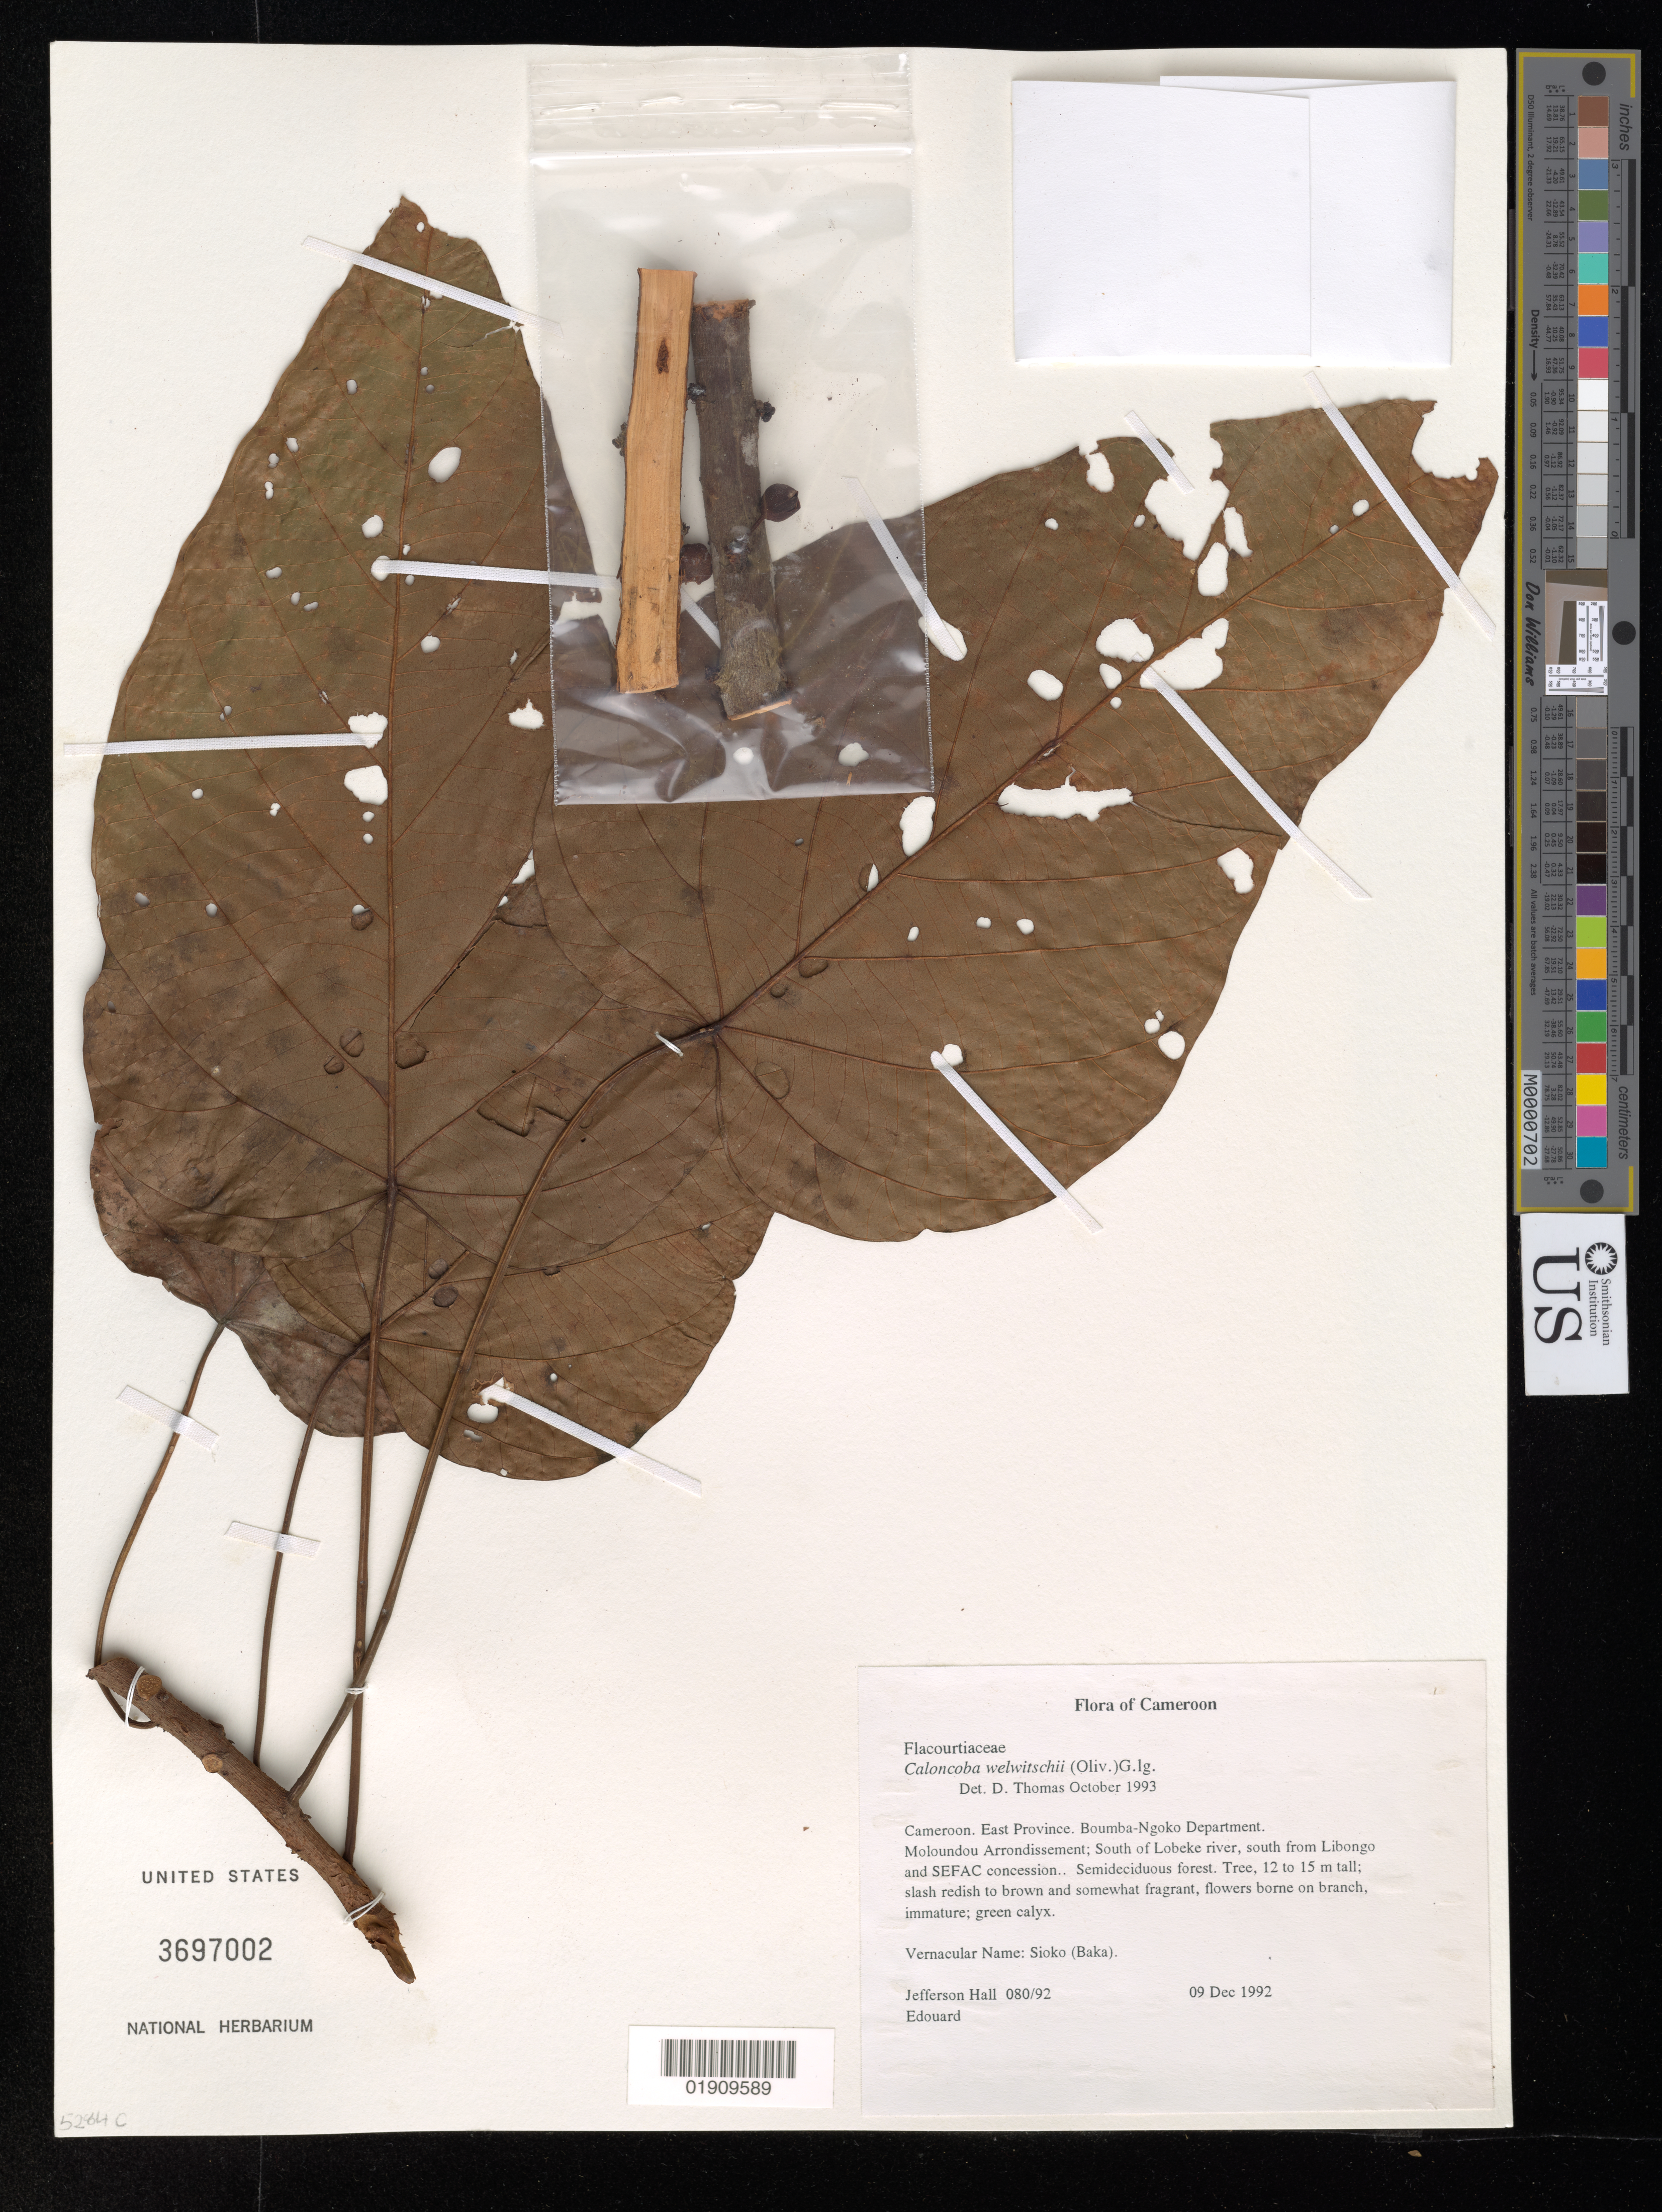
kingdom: Plantae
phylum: Tracheophyta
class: Magnoliopsida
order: Malpighiales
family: Achariaceae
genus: Caloncoba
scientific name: Caloncoba welwitschii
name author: (Oliv.) Gilg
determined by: Thomas, D.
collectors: J. Hall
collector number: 080/92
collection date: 1992-12-09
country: Cameroon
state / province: Est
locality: Boumba-Ngoko Department. Boumba-Ngoko Department. Moloundou Arroundissement; South of Lobeke river, south of Libongo and SEFAC concession.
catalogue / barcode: US 3697002